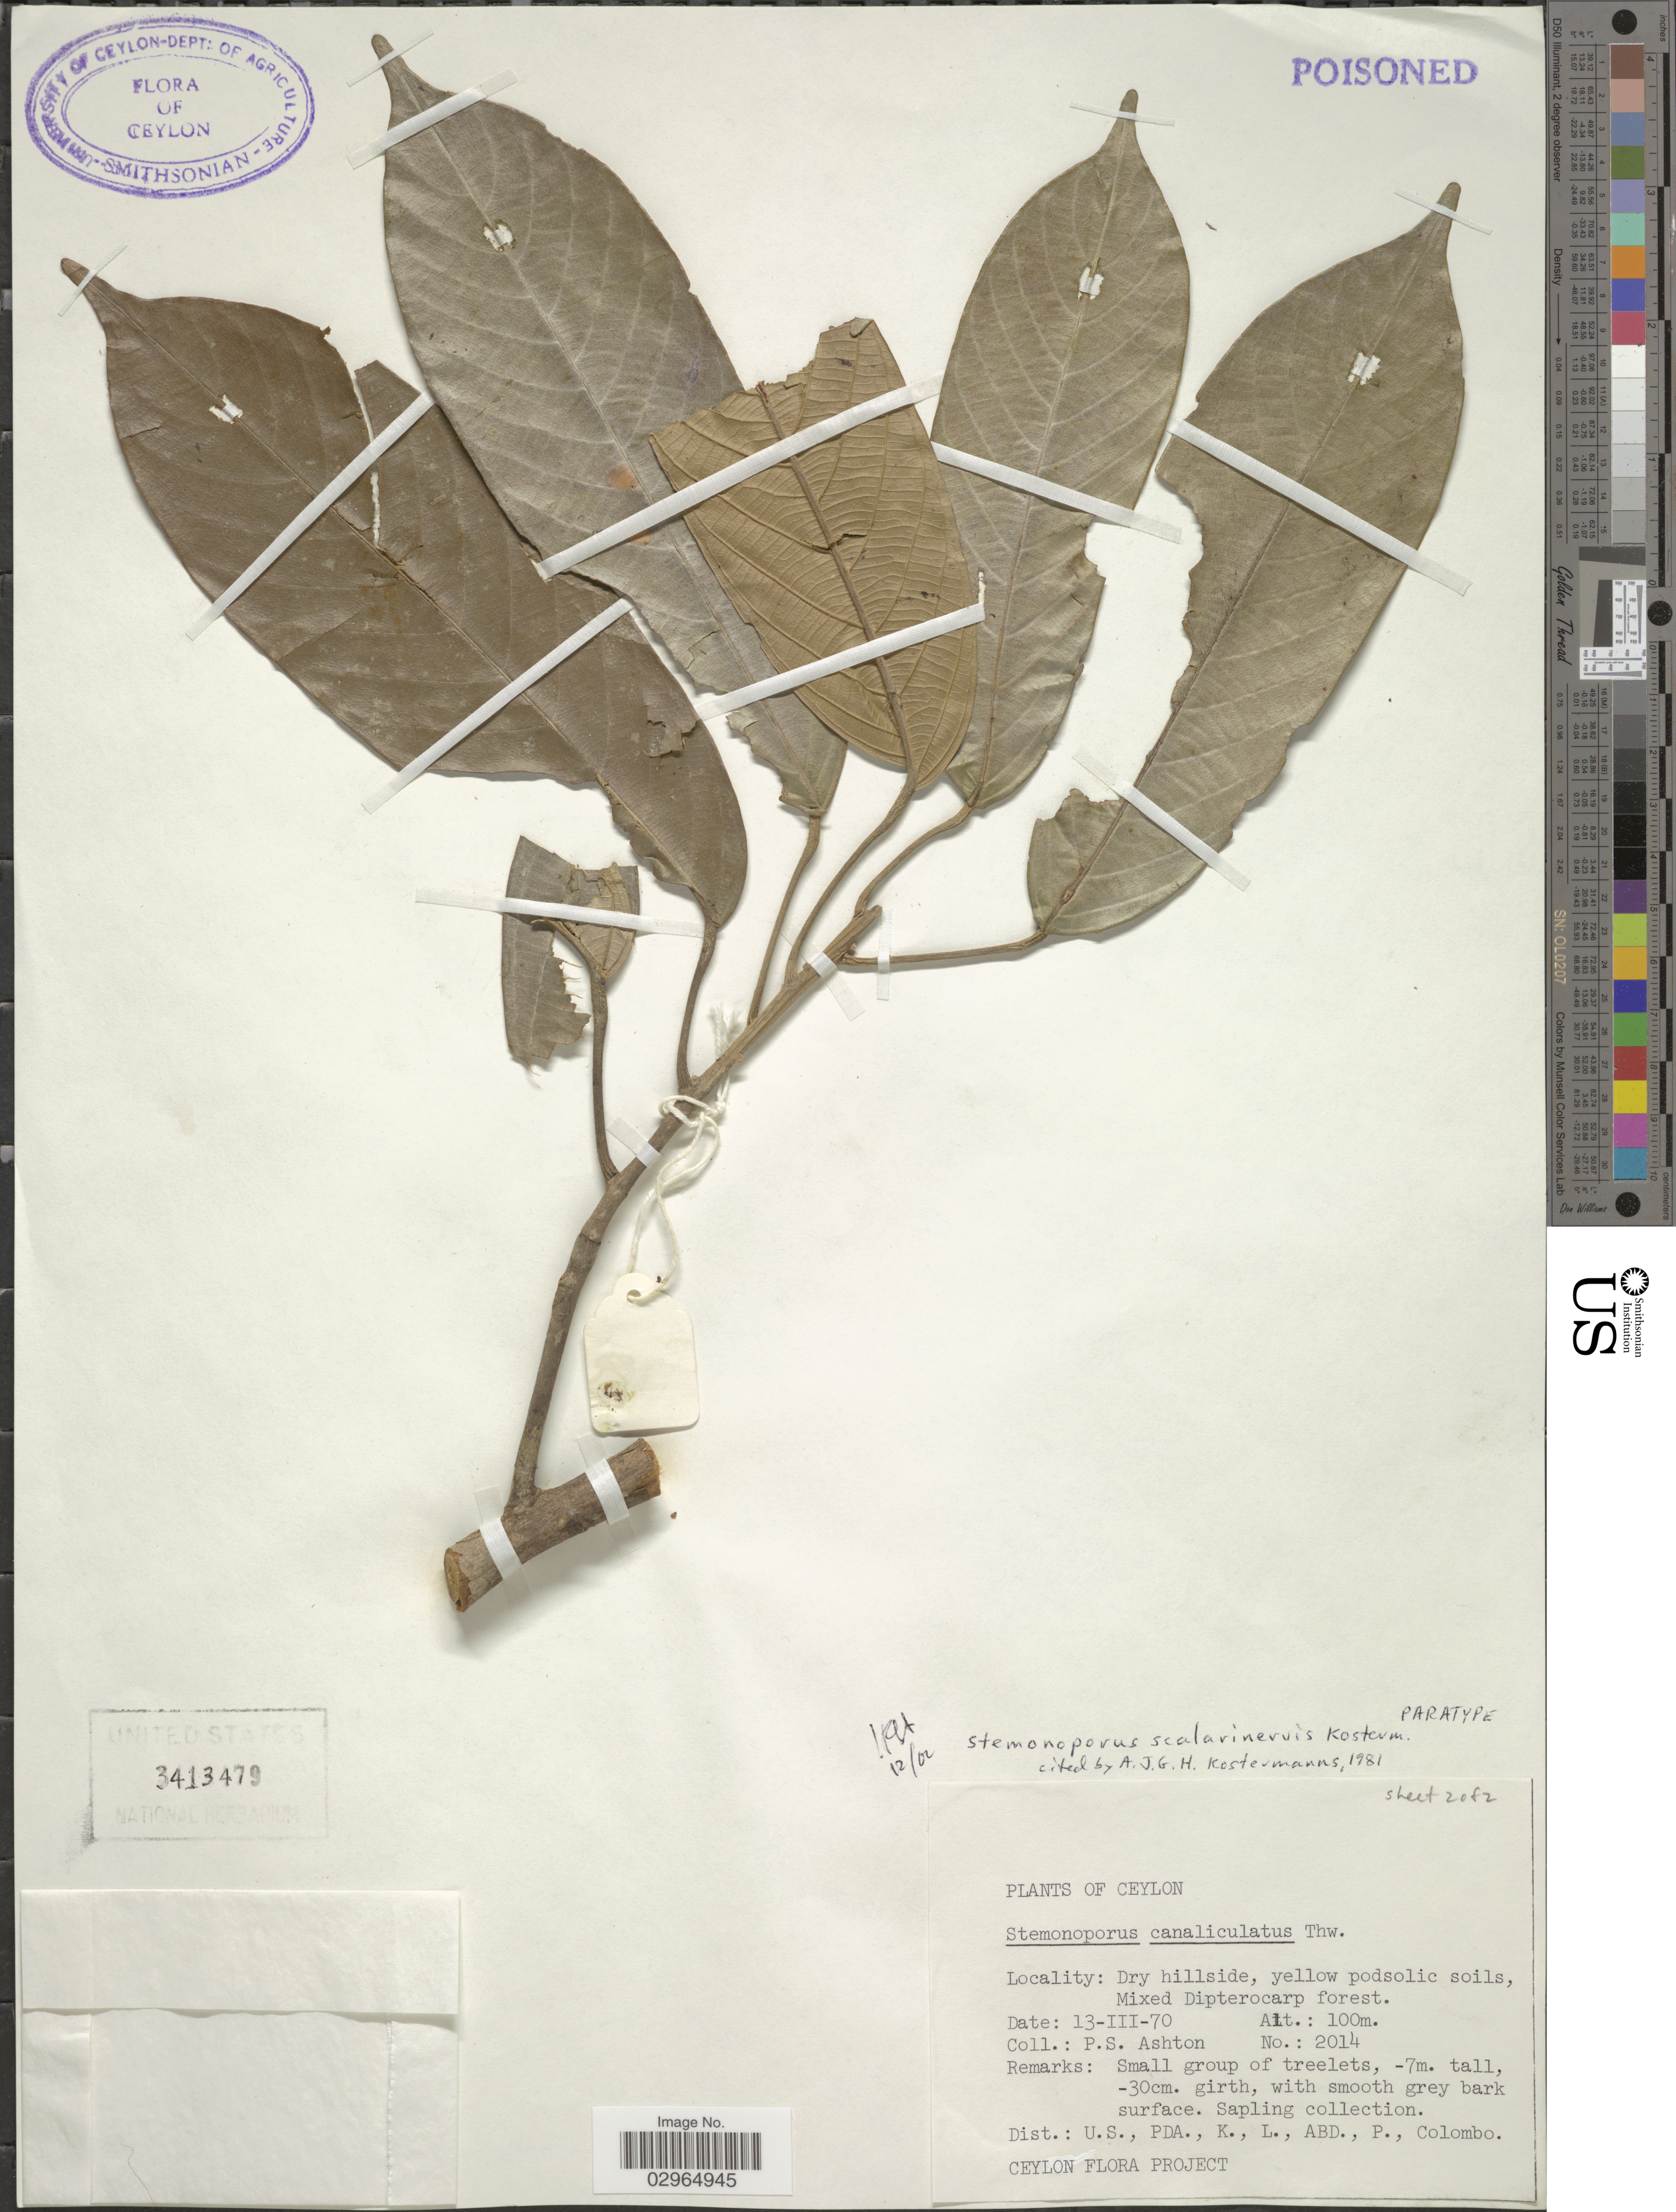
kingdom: Plantae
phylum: Tracheophyta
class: Magnoliopsida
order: Malvales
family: Dipterocarpaceae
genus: Stemonoporus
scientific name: Stemonoporus scalarinervis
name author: Kosterm.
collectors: P. S. Ashton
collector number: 2014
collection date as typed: Transcribed d/m/y: 13/3/70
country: Sri Lanka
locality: Ceylon. Dry hillside, yellow podsolic soils.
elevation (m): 100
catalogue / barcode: US 3413479